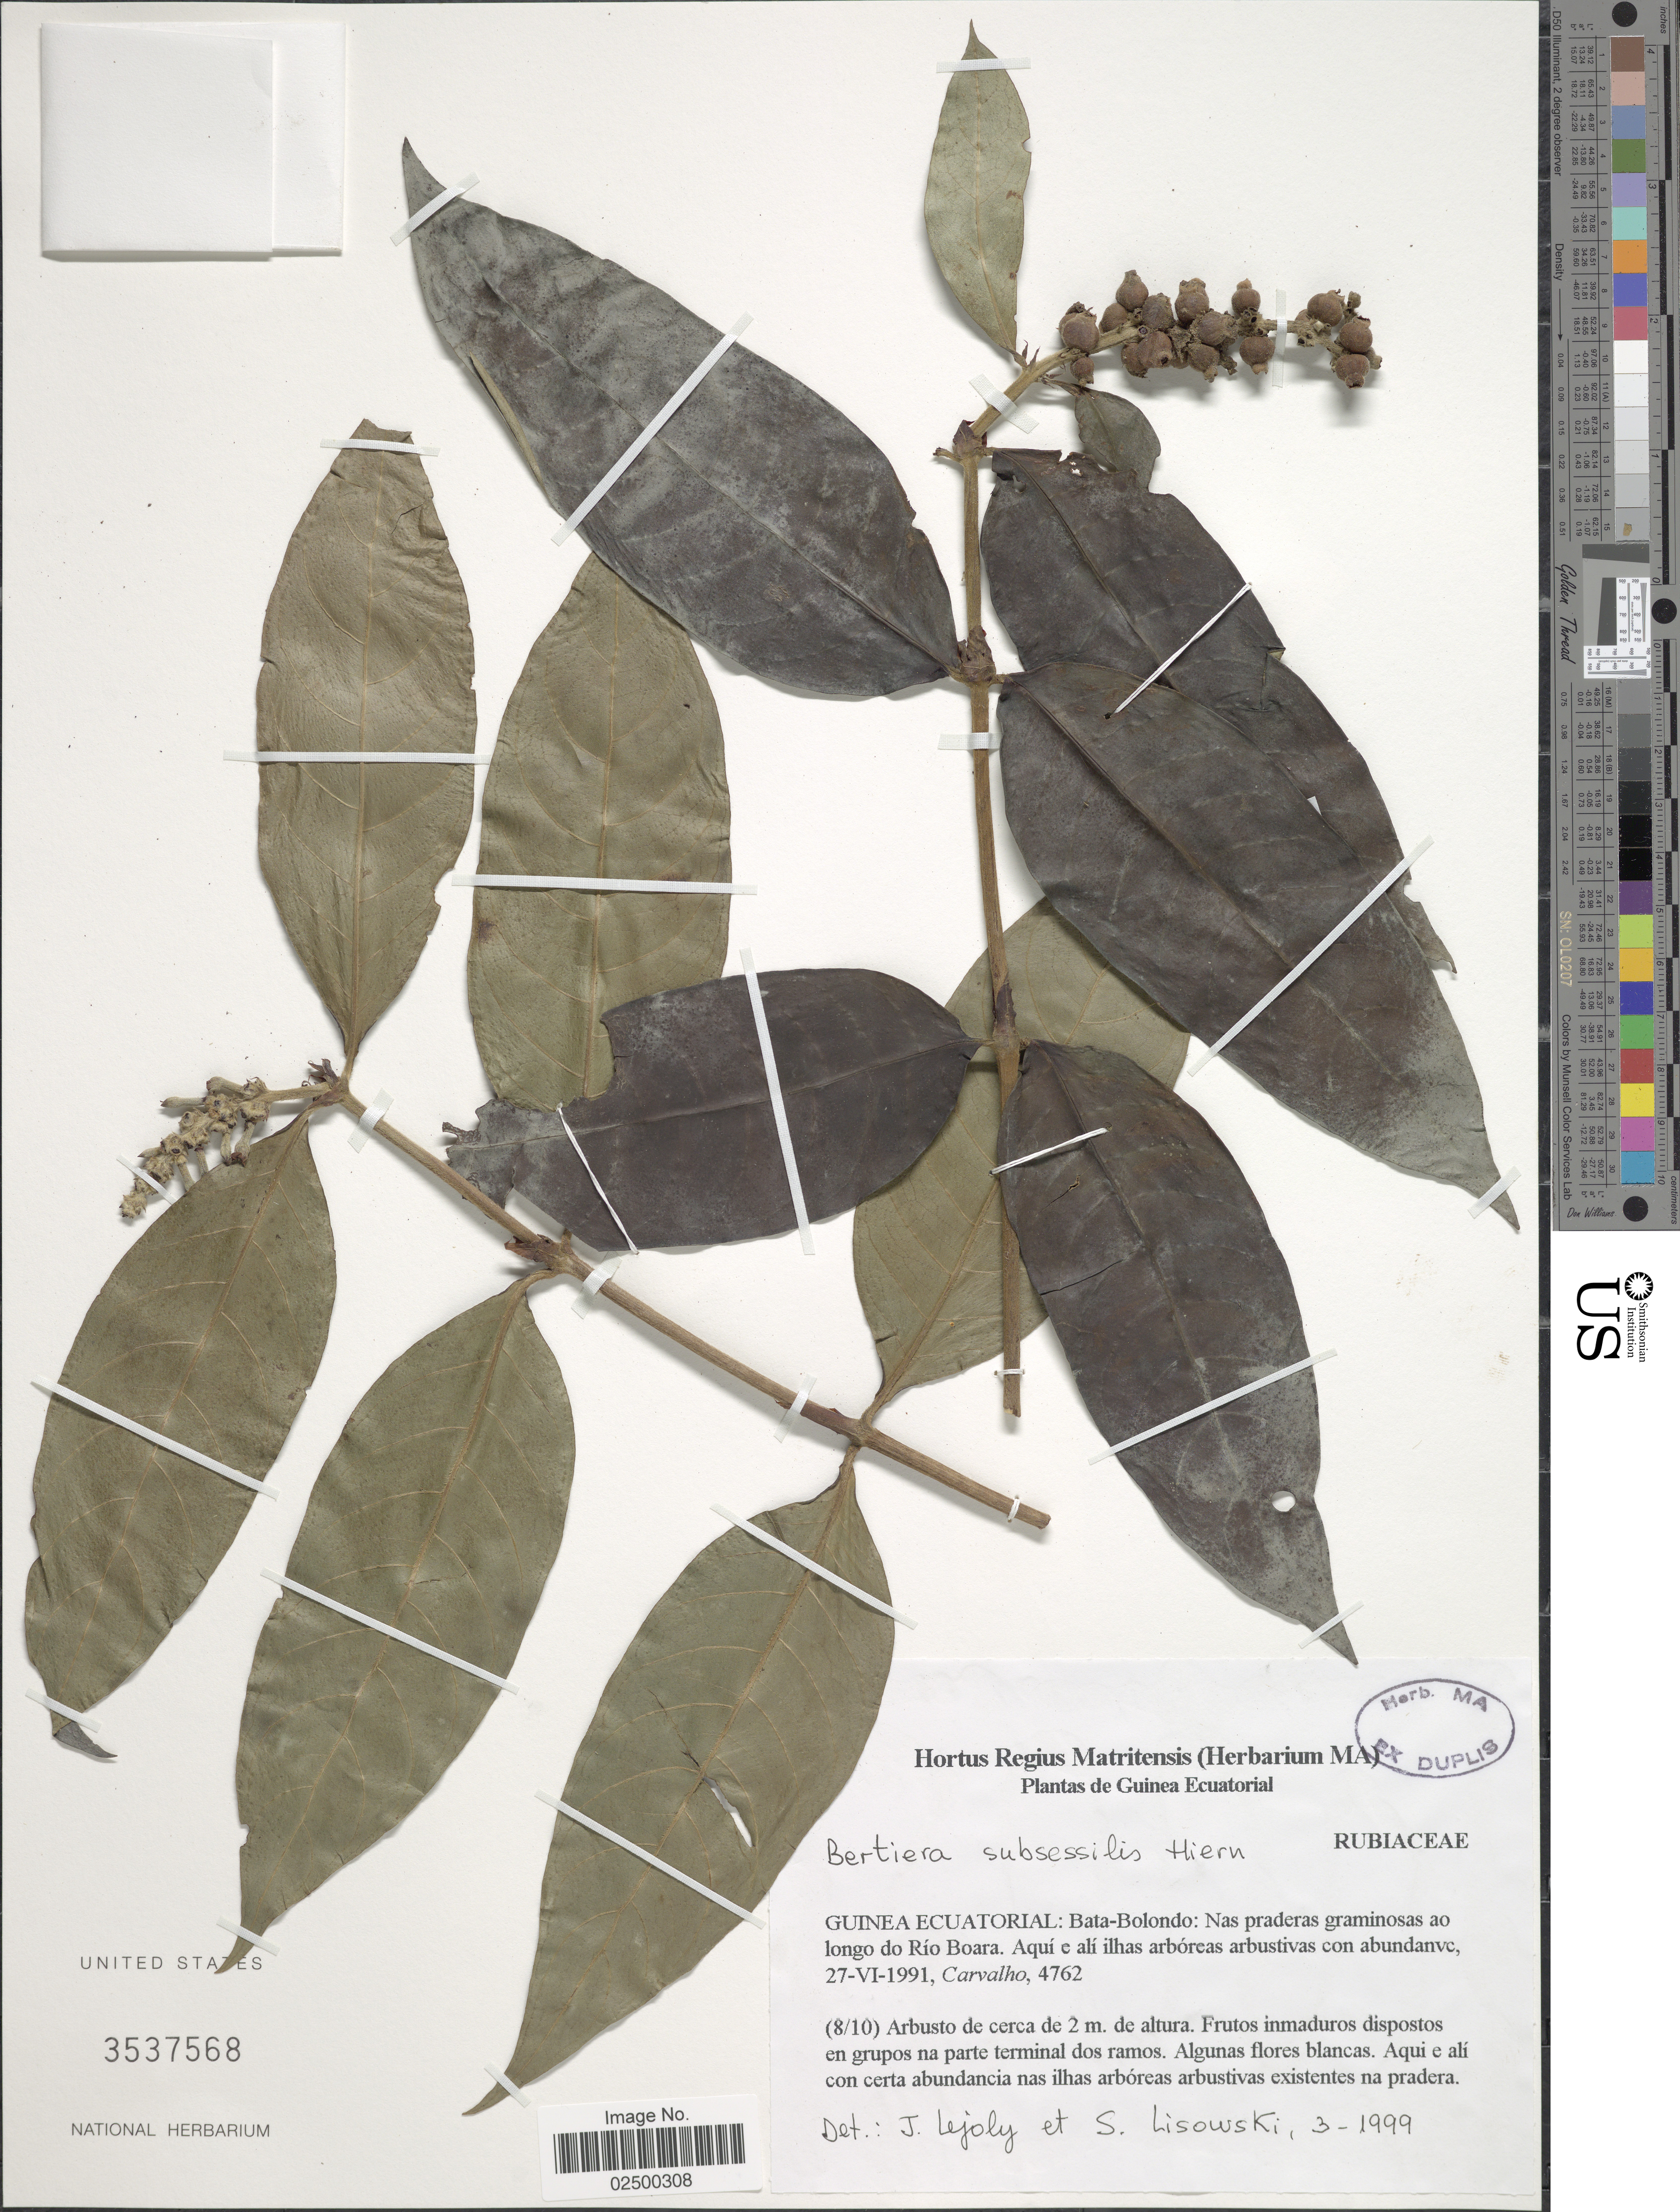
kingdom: Plantae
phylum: Tracheophyta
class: Magnoliopsida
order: Gentianales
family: Rubiaceae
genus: Bertiera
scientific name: Bertiera subsessilis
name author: Hiern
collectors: Carvalho, --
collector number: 4762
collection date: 1991-06-27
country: Equatorial Guinea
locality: Bata-Bolondo: Nas praderas graminosas ao longo do Rio Boara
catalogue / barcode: US 3537568